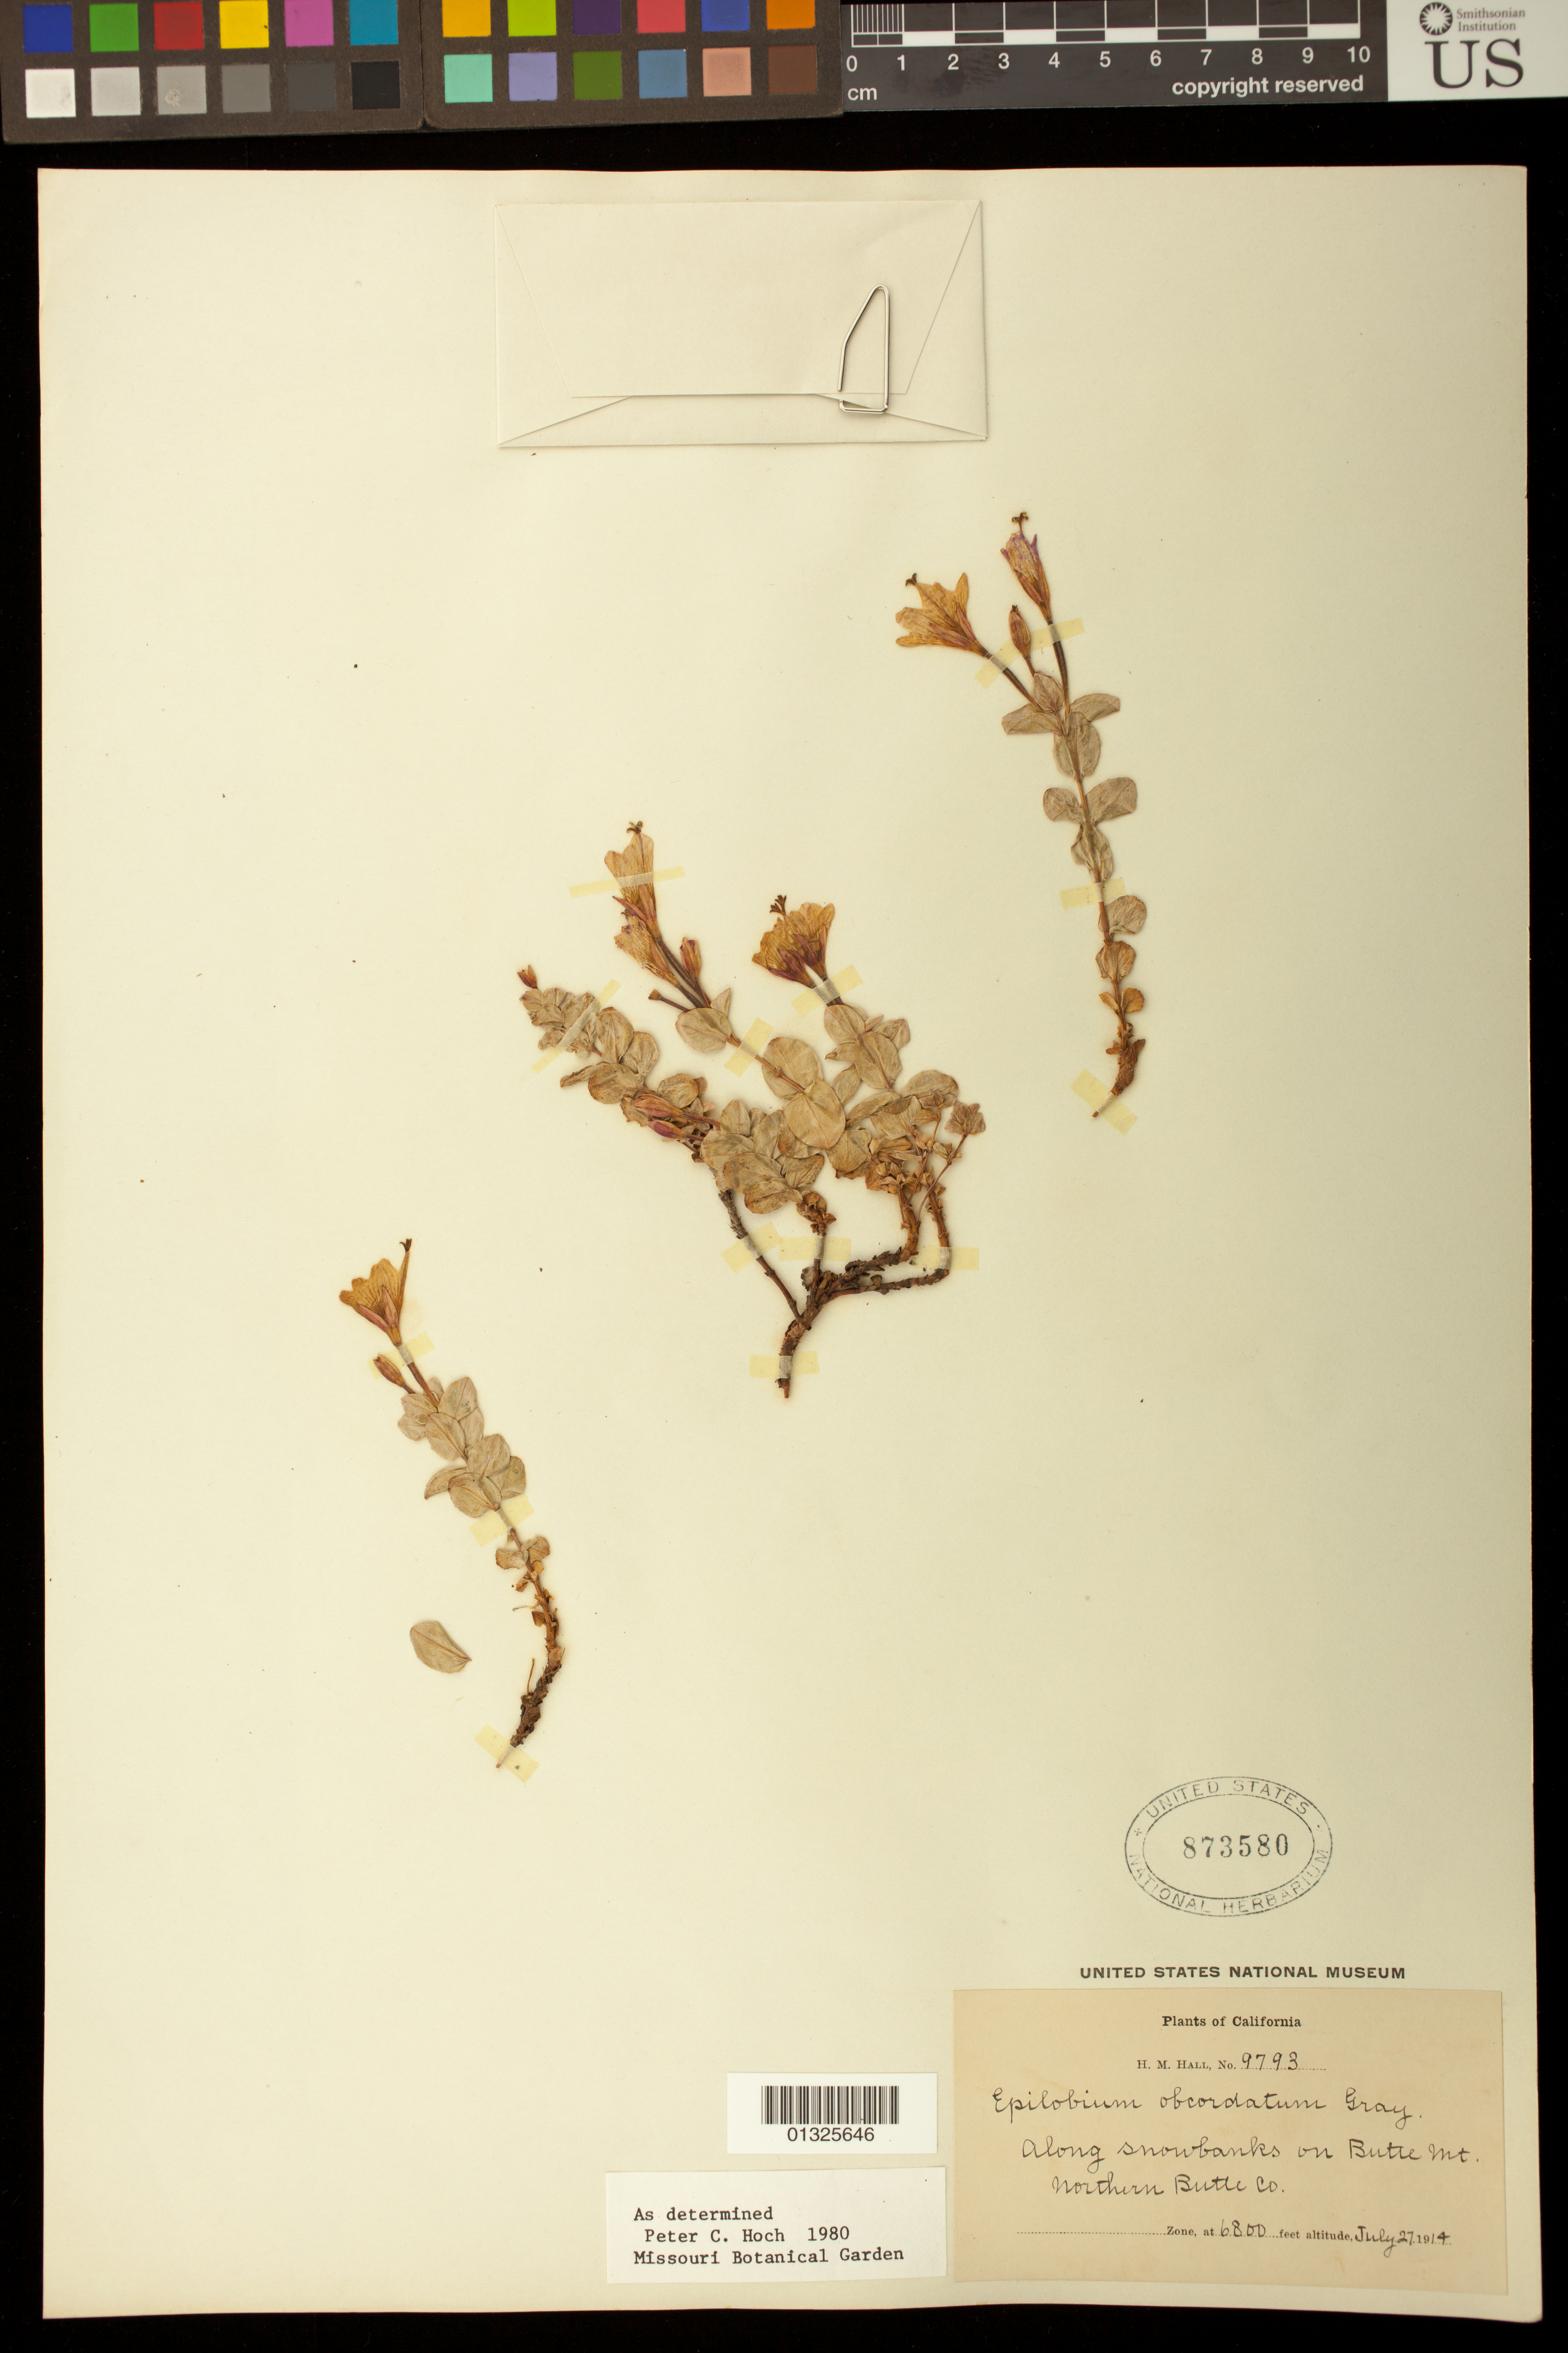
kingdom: Plantae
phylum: Tracheophyta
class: Magnoliopsida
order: Myrtales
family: Onagraceae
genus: Epilobium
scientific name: Epilobium obcordatum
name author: A. Gray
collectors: H. M. Hall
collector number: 9793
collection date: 1914-07-27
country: United States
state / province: California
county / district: Butte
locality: Along snowbanks on Butte Mt., Northern Butte County.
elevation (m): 2073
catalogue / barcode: US 873580